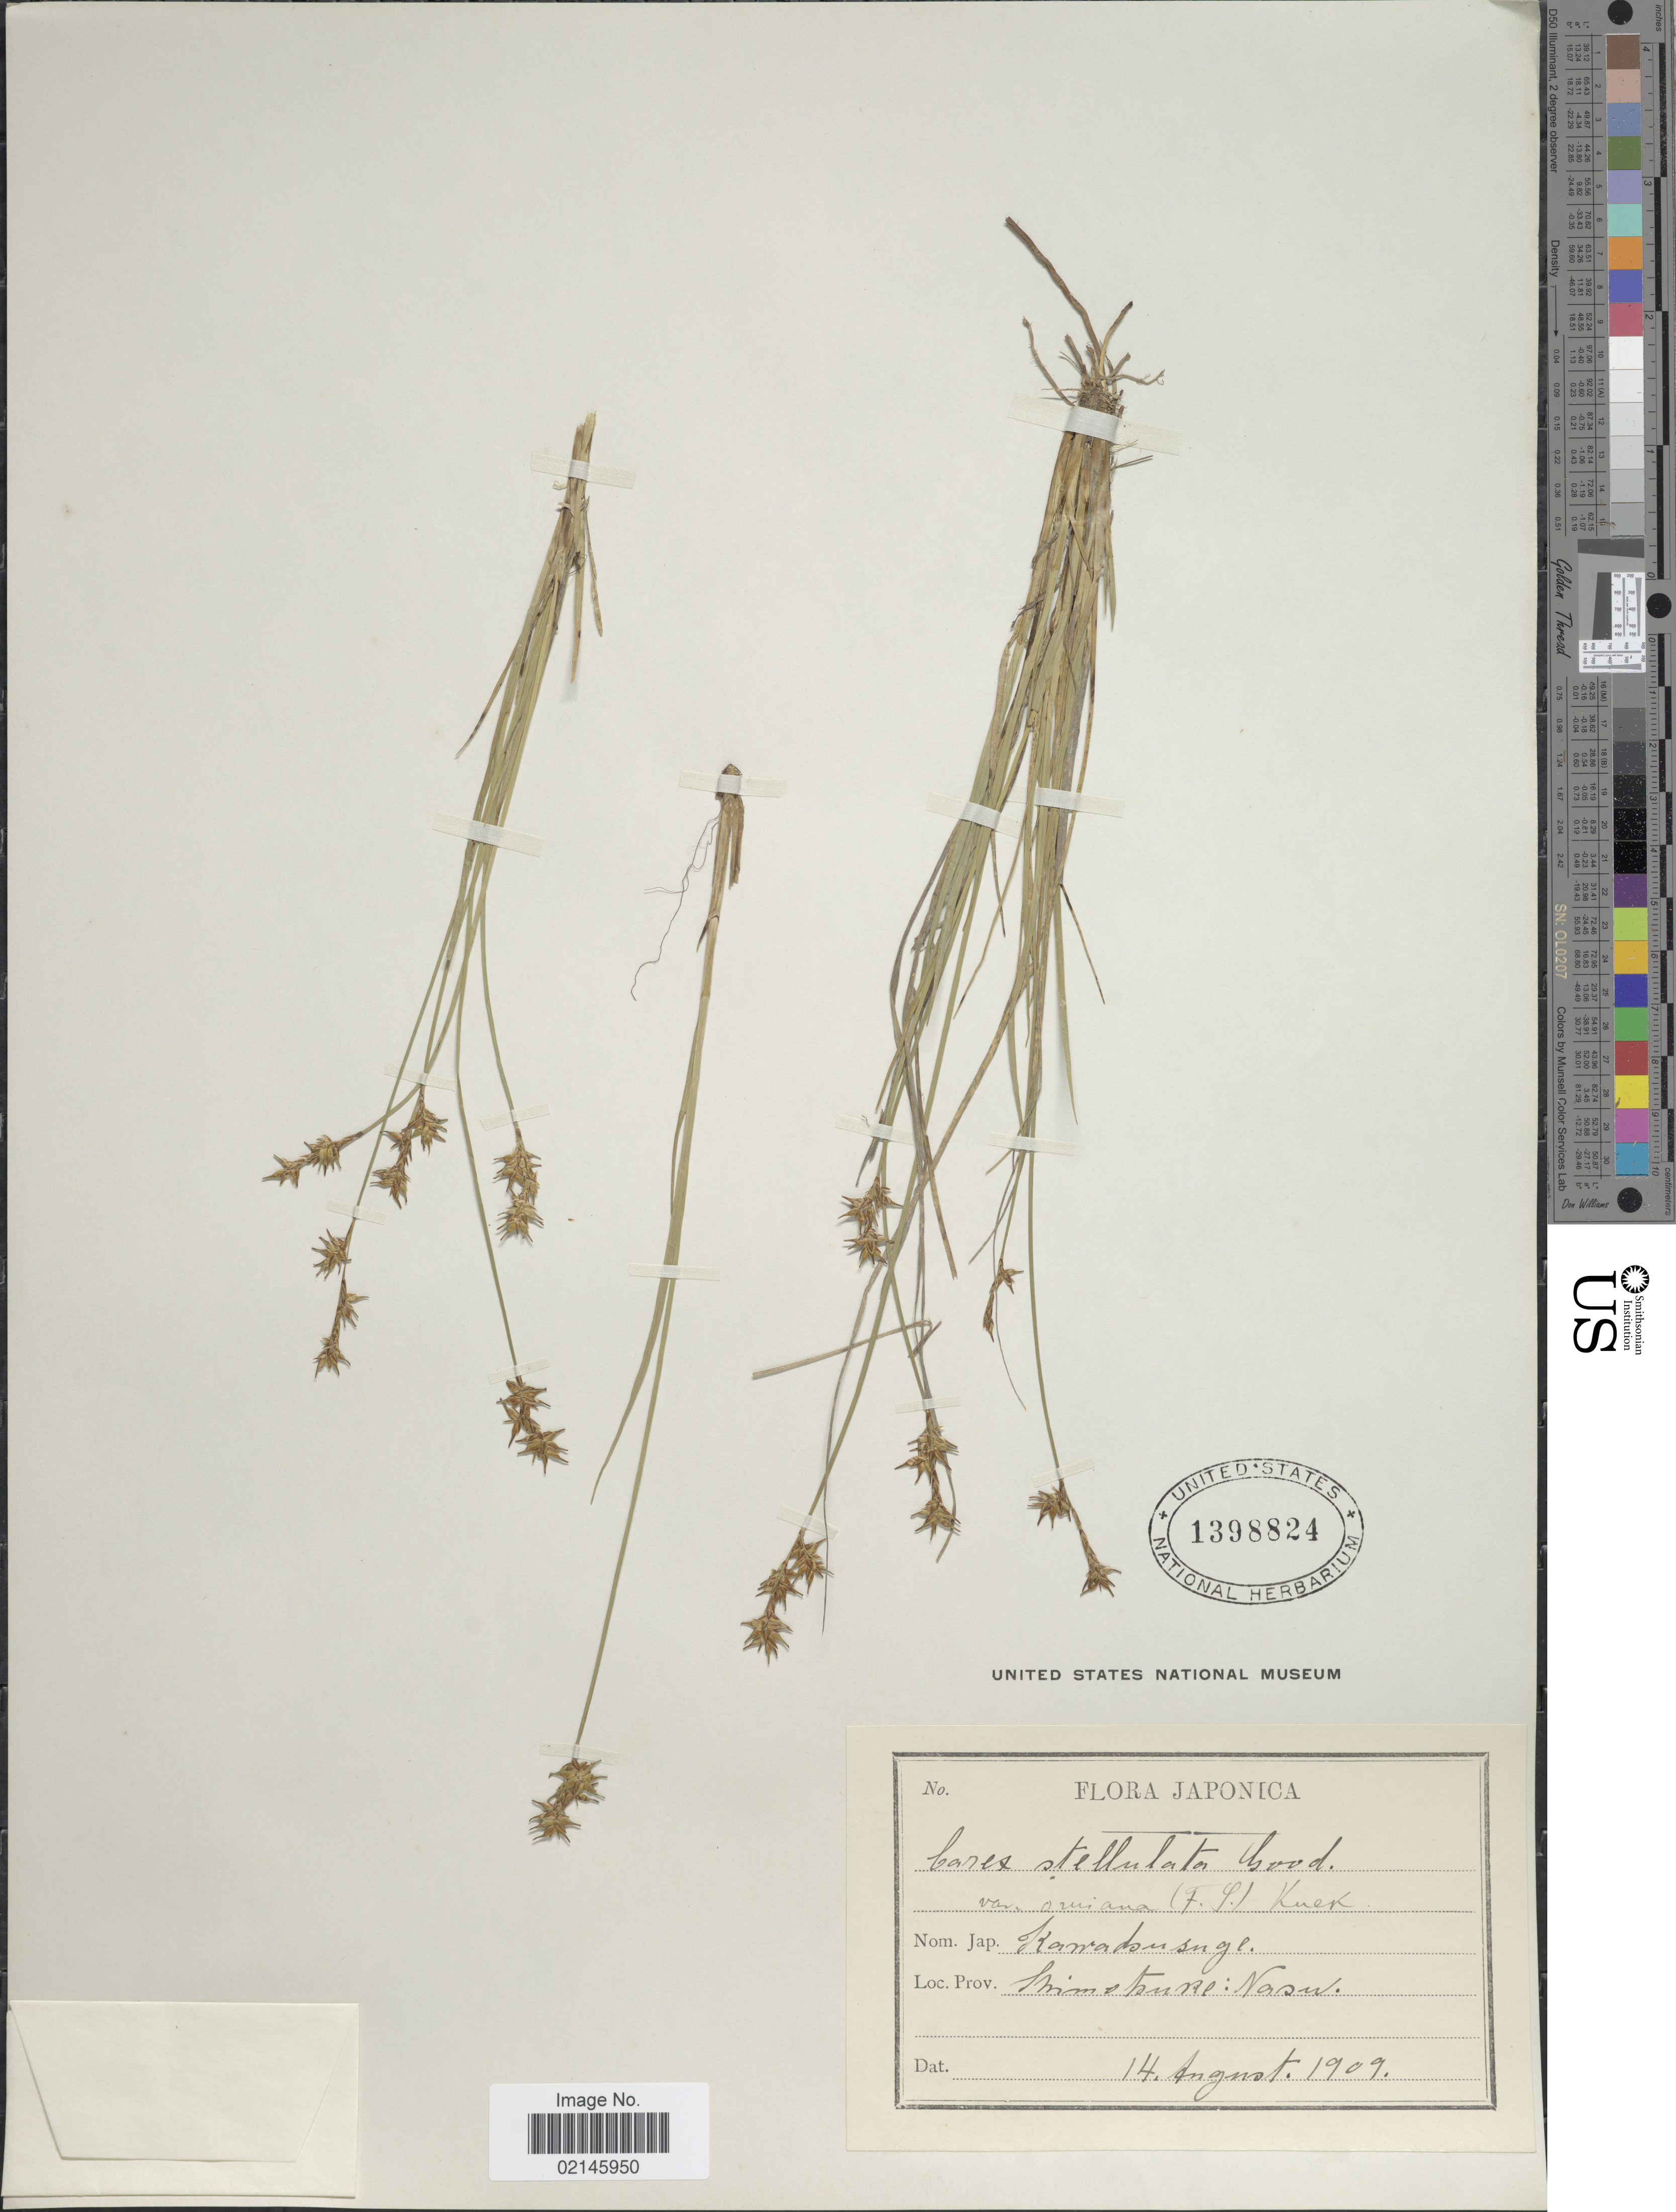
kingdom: Plantae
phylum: Tracheophyta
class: Liliopsida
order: Poales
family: Cyperaceae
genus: Carex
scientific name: Carex echinata subsp. echinata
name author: Murray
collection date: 1909-08-14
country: Japan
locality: Shimotsuke: Nasu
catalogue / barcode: US 1398824